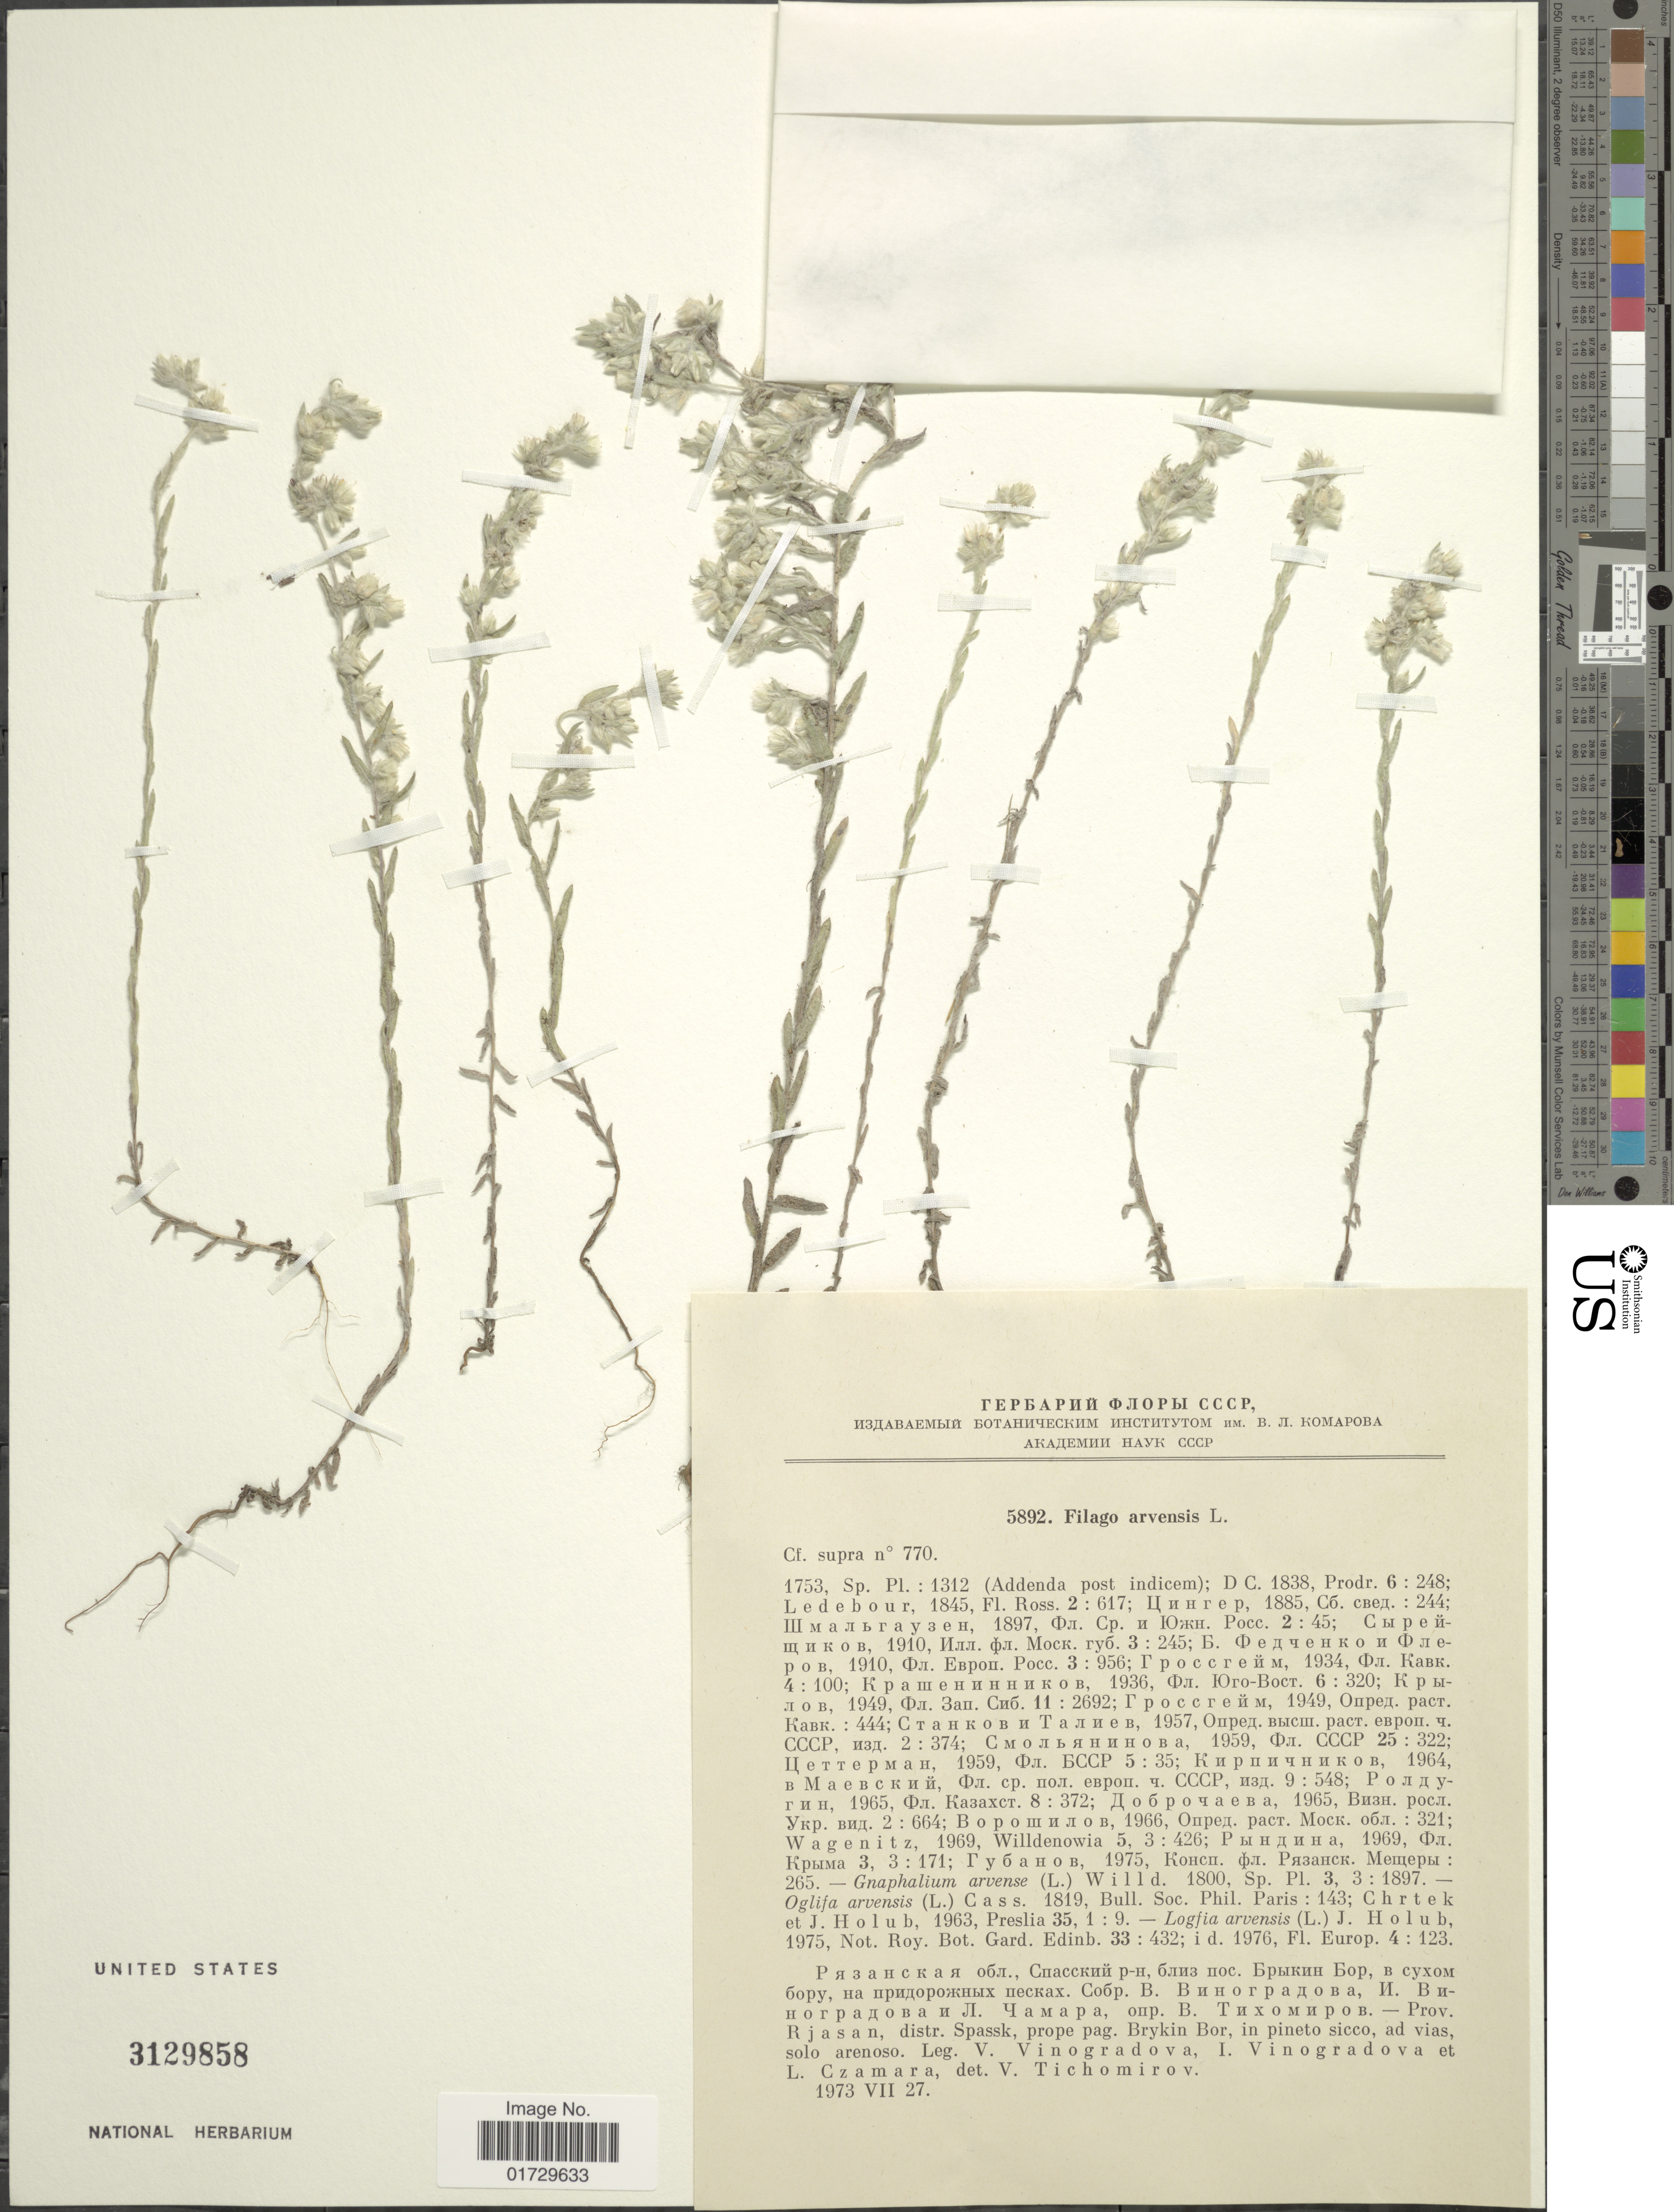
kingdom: Plantae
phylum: Tracheophyta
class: Magnoliopsida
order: Asterales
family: Asteraceae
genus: Filago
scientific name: Filago arvensis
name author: L.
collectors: V. Vinogradova, I. Vinogradova & L. Czamara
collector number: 5892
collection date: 1973-07-27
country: Russian Federation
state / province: Ryazan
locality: Prov. Rjasan, distr. Spassk, prope pag. Brykin Bor, in pineto sicco, ad vias, solo arenoso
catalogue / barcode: US 3129858